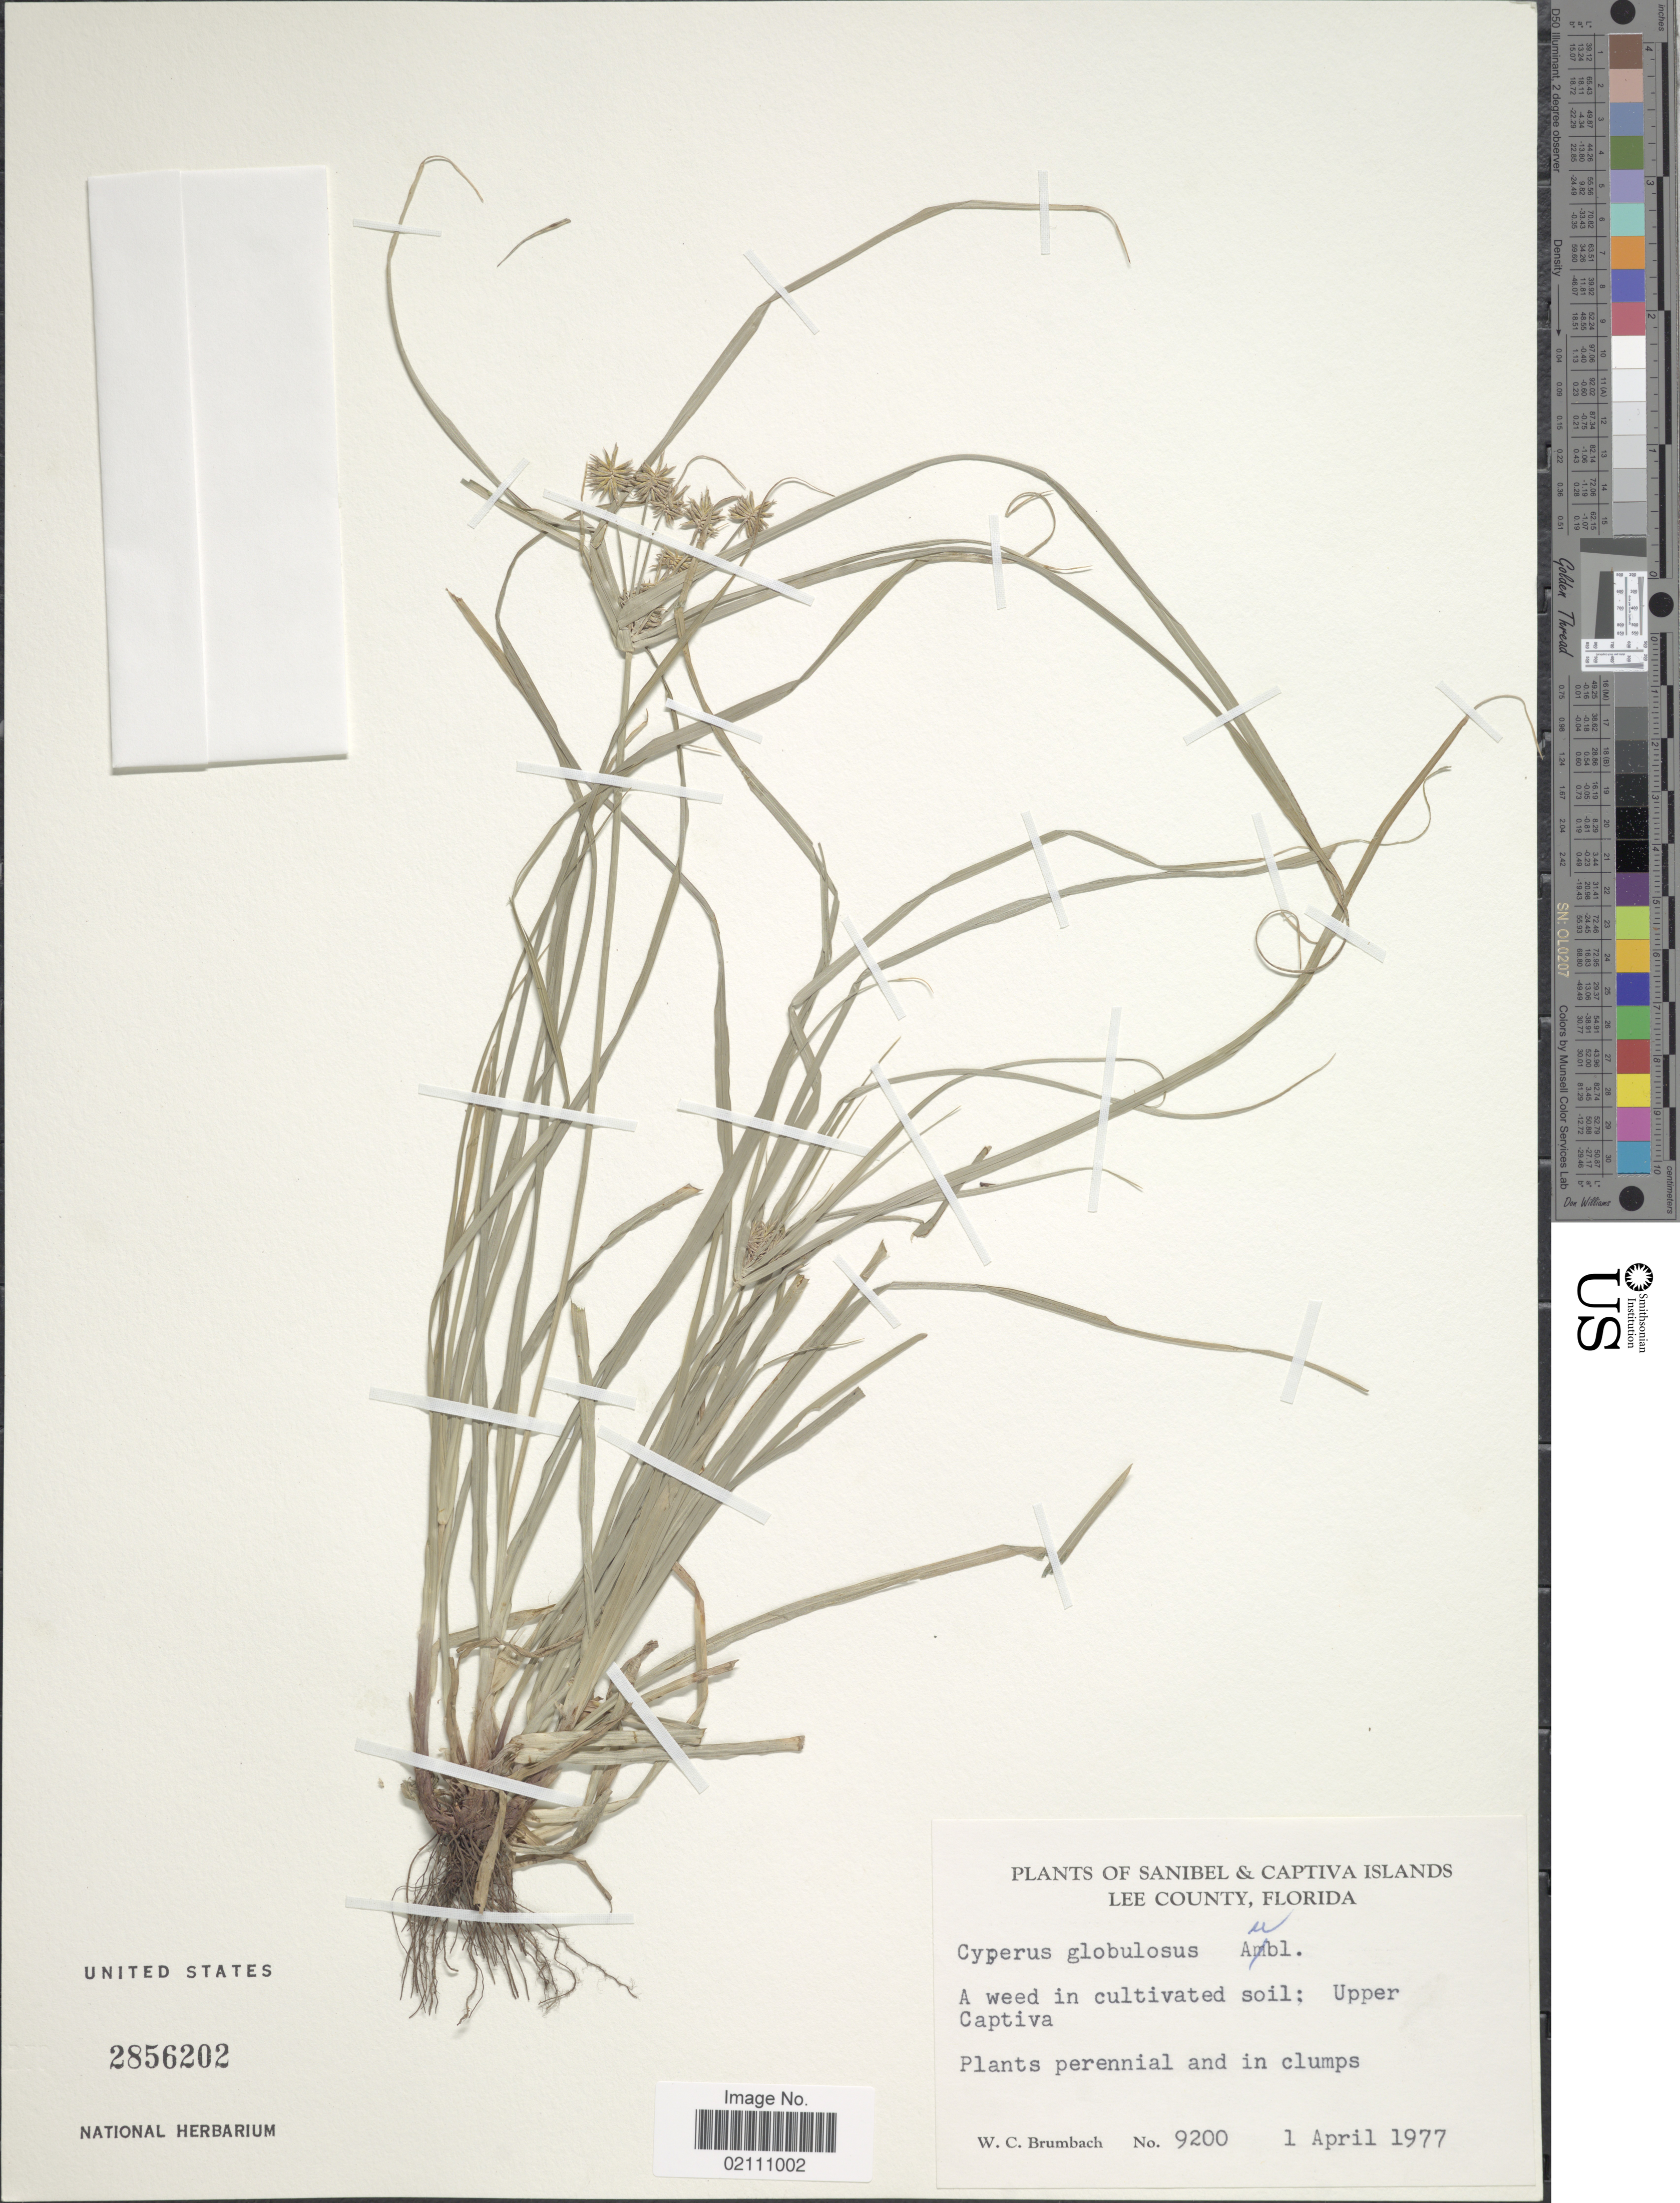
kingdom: Plantae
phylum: Tracheophyta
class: Liliopsida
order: Poales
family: Cyperaceae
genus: Carex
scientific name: Carex globosa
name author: Boott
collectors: W. C. Brumbach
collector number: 9200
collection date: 1977-04-01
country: United States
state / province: Florida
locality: Sanibel & Captiva Islands, Lee County, Florida, Upper Captiva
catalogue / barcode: US 2856202